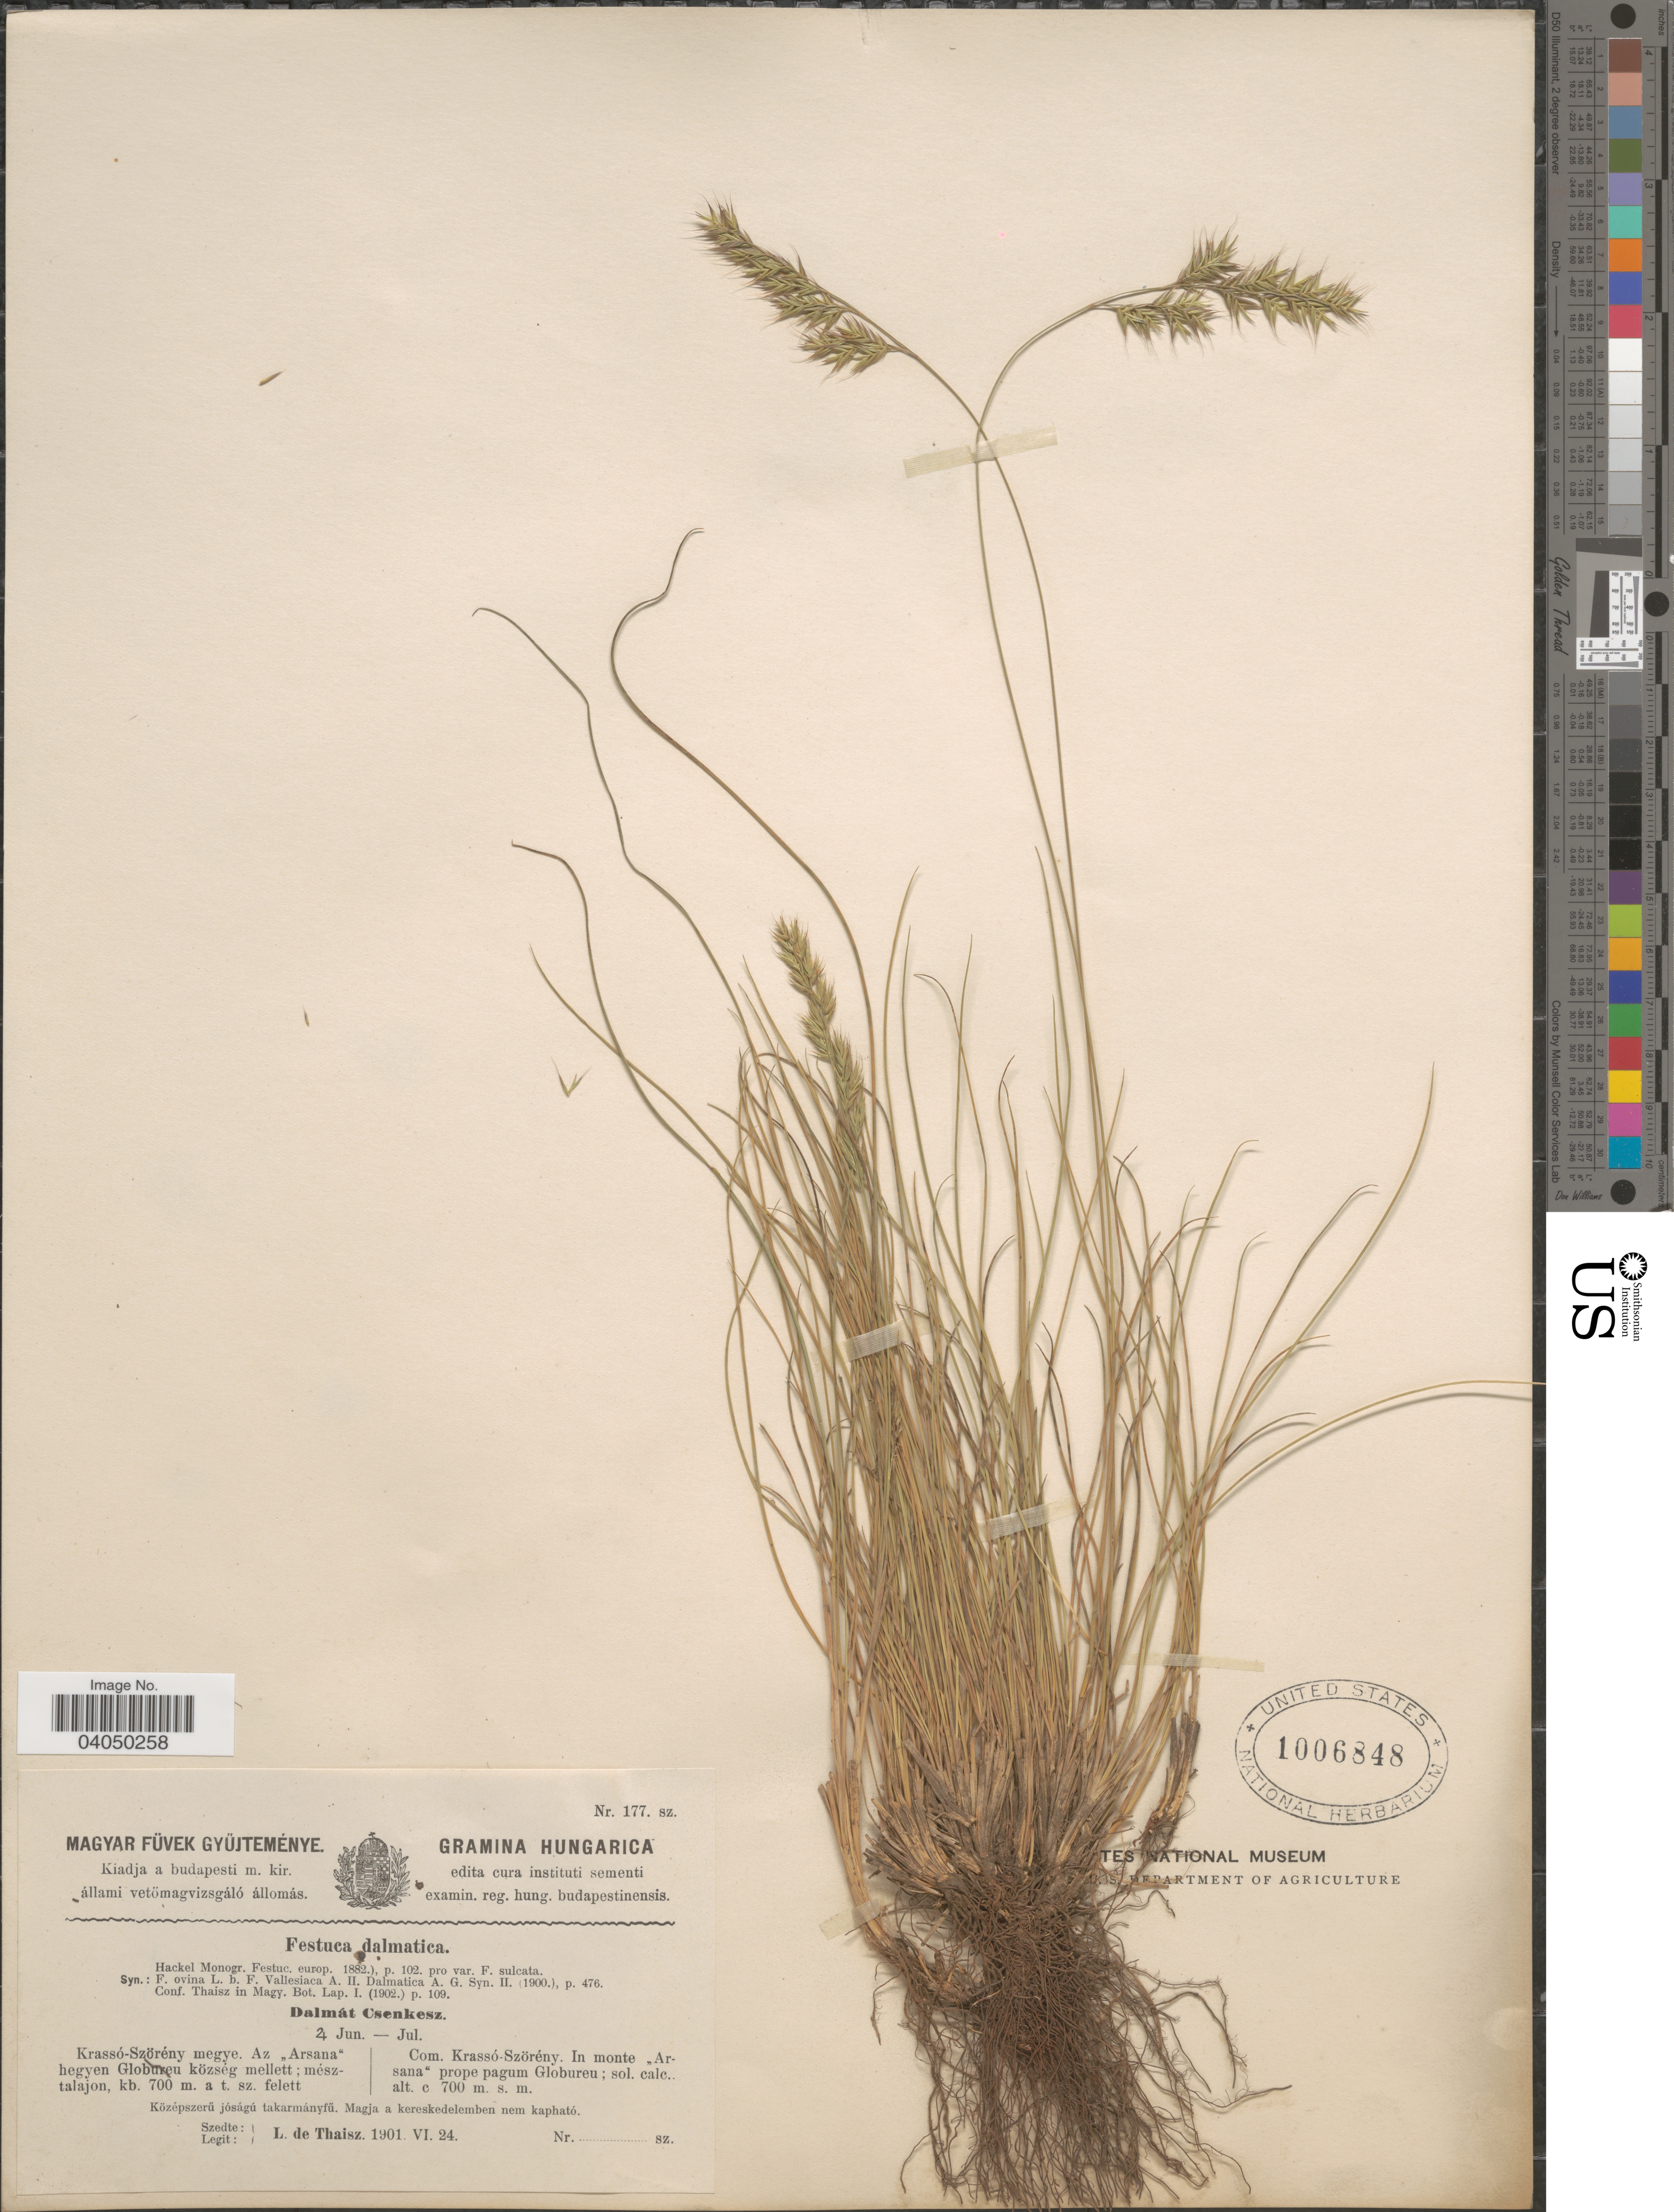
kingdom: Plantae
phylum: Tracheophyta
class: Liliopsida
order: Poales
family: Poaceae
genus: Festuca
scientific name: Festuca valesiaca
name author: Schleich. ex Gaudin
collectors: L. Thaisz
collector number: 177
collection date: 1901-06-24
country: Romania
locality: Com. Krassó-Szörény. In monte "Arsana" prope pagum Globureu.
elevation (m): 700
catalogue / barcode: US 1006848